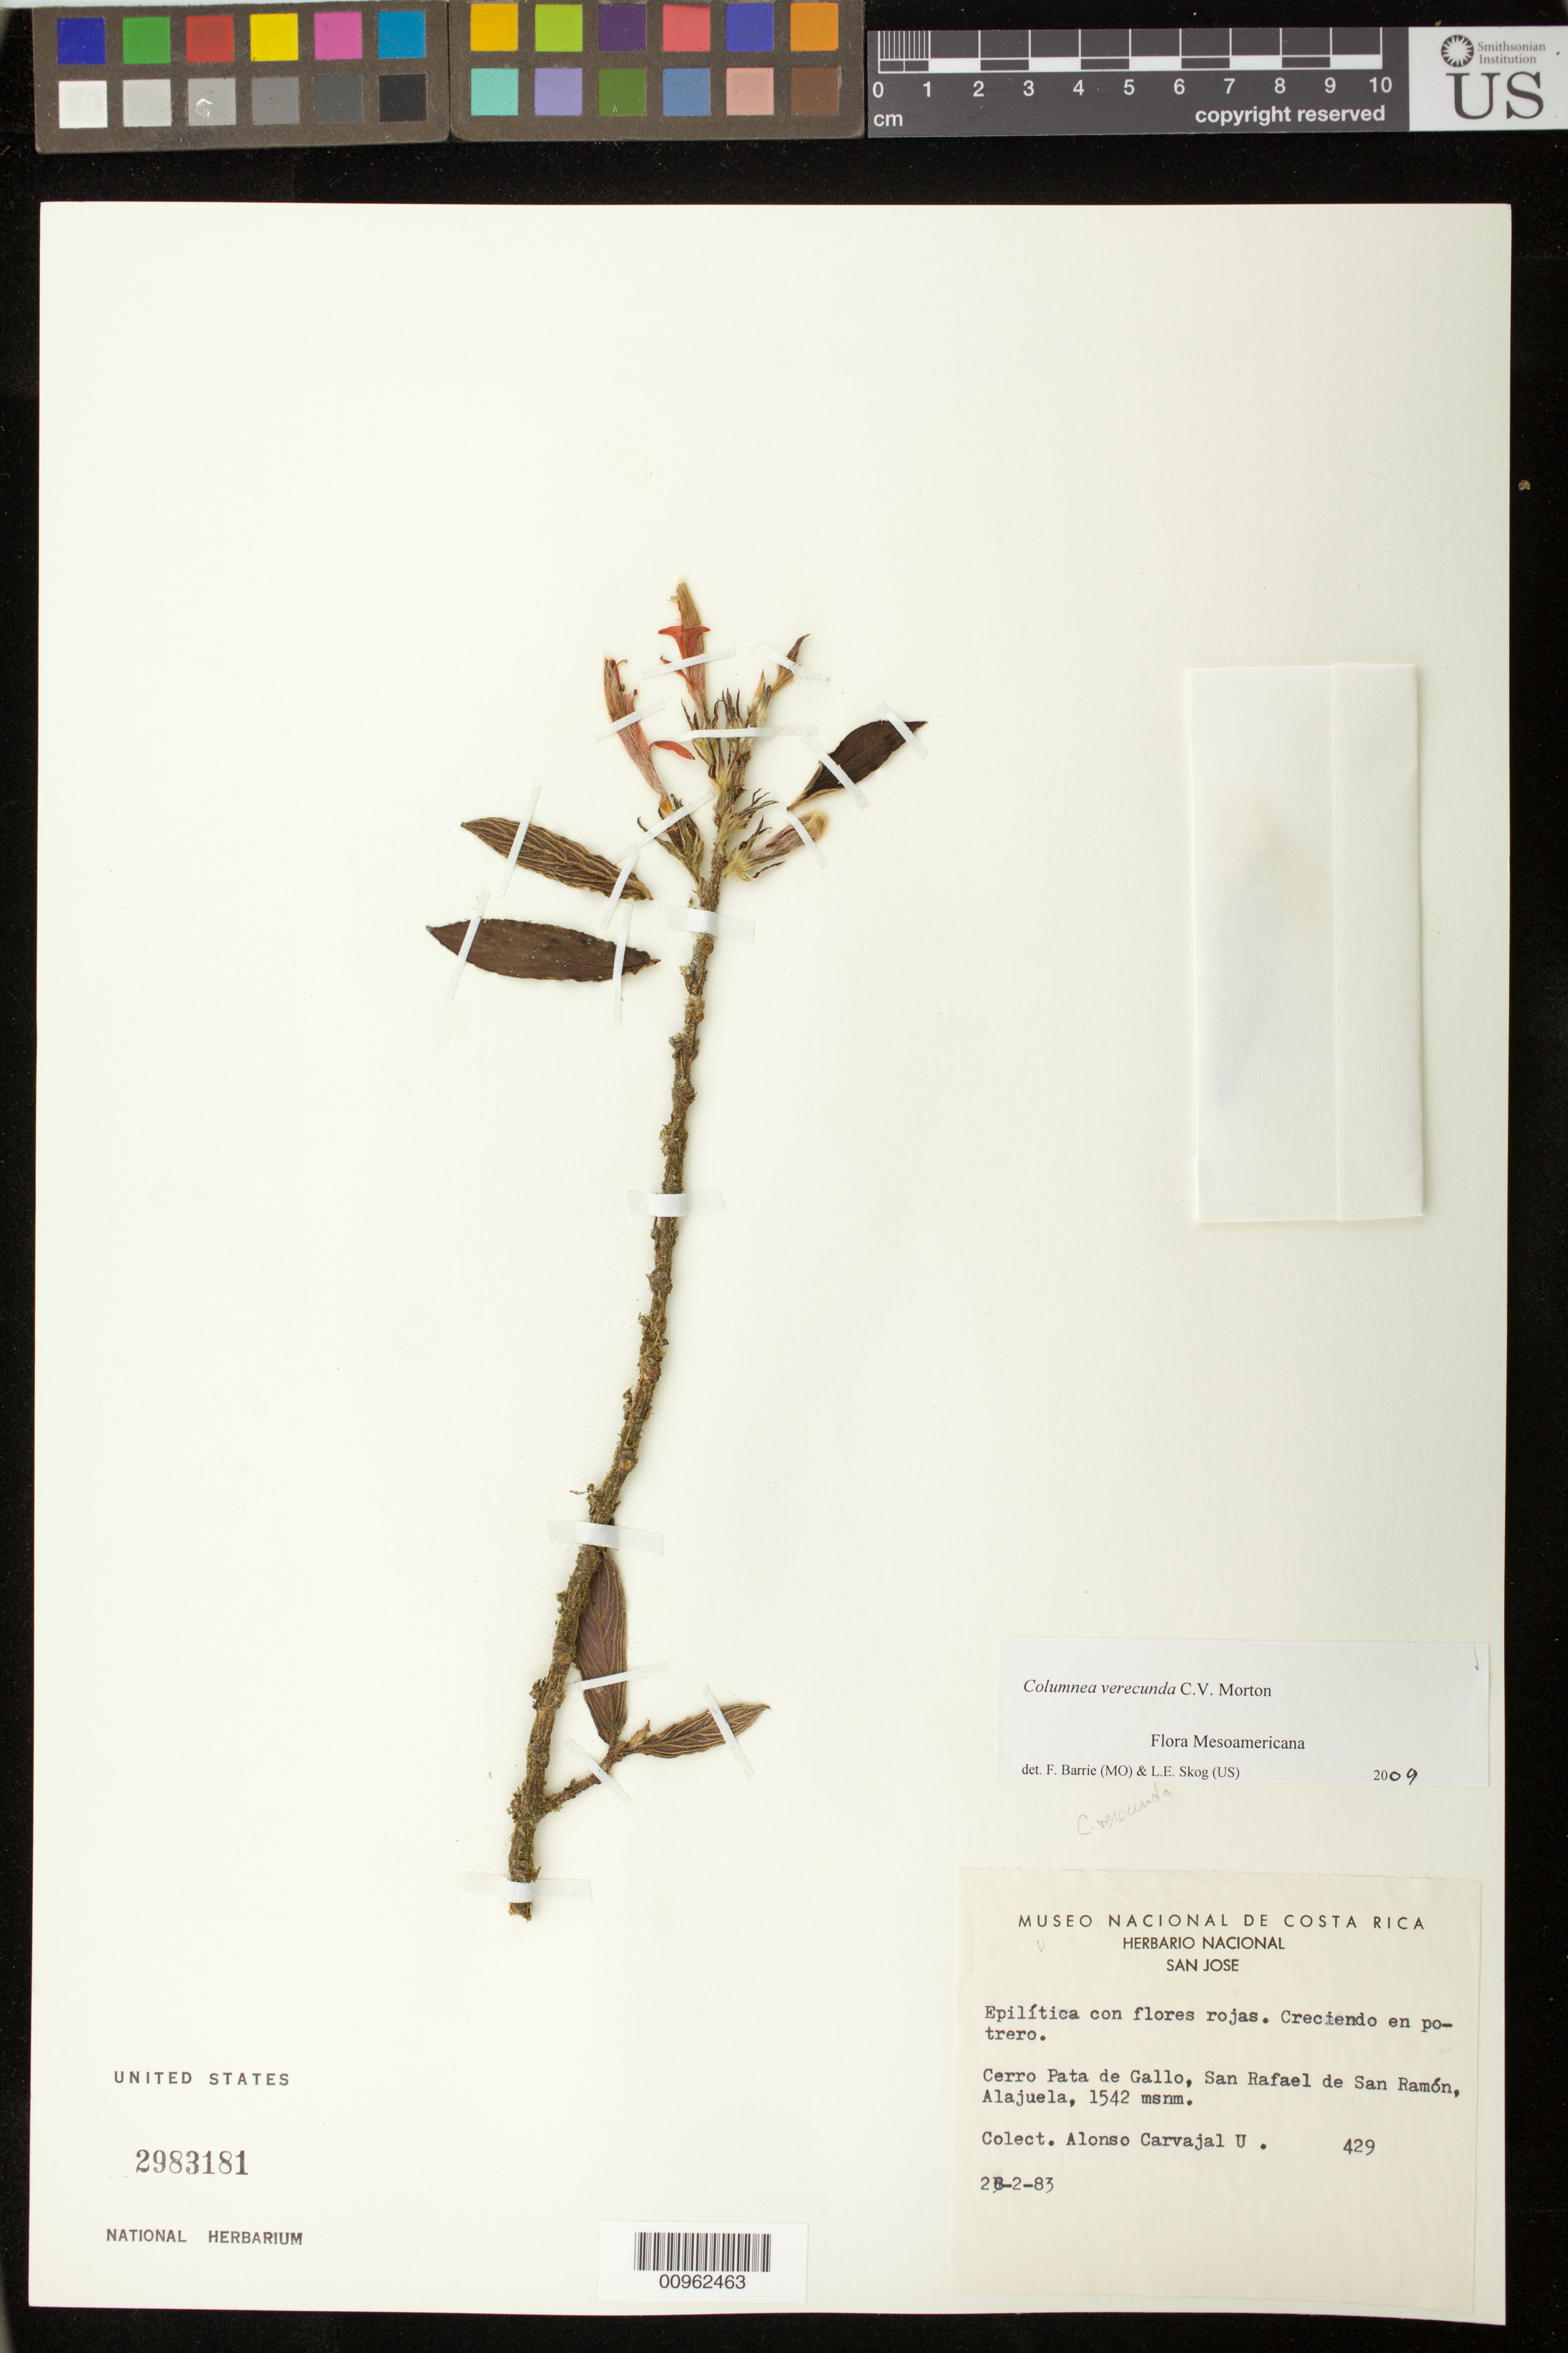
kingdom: Plantae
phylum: Tracheophyta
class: Magnoliopsida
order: Lamiales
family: Gesneriaceae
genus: Columnea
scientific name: Columnea verecunda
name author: C.V. Morton in Standl.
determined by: Barrie, F. R.; Skog, Laurence E.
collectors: A. Carvajal U.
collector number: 429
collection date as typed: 28 Feb 1983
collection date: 1983-02-28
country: Costa Rica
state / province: Alajuela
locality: Cerro Pata de Gallo, San Rafael de San Ramón, Alajuela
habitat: Creciendo en potrero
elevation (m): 1542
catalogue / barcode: US 2983181